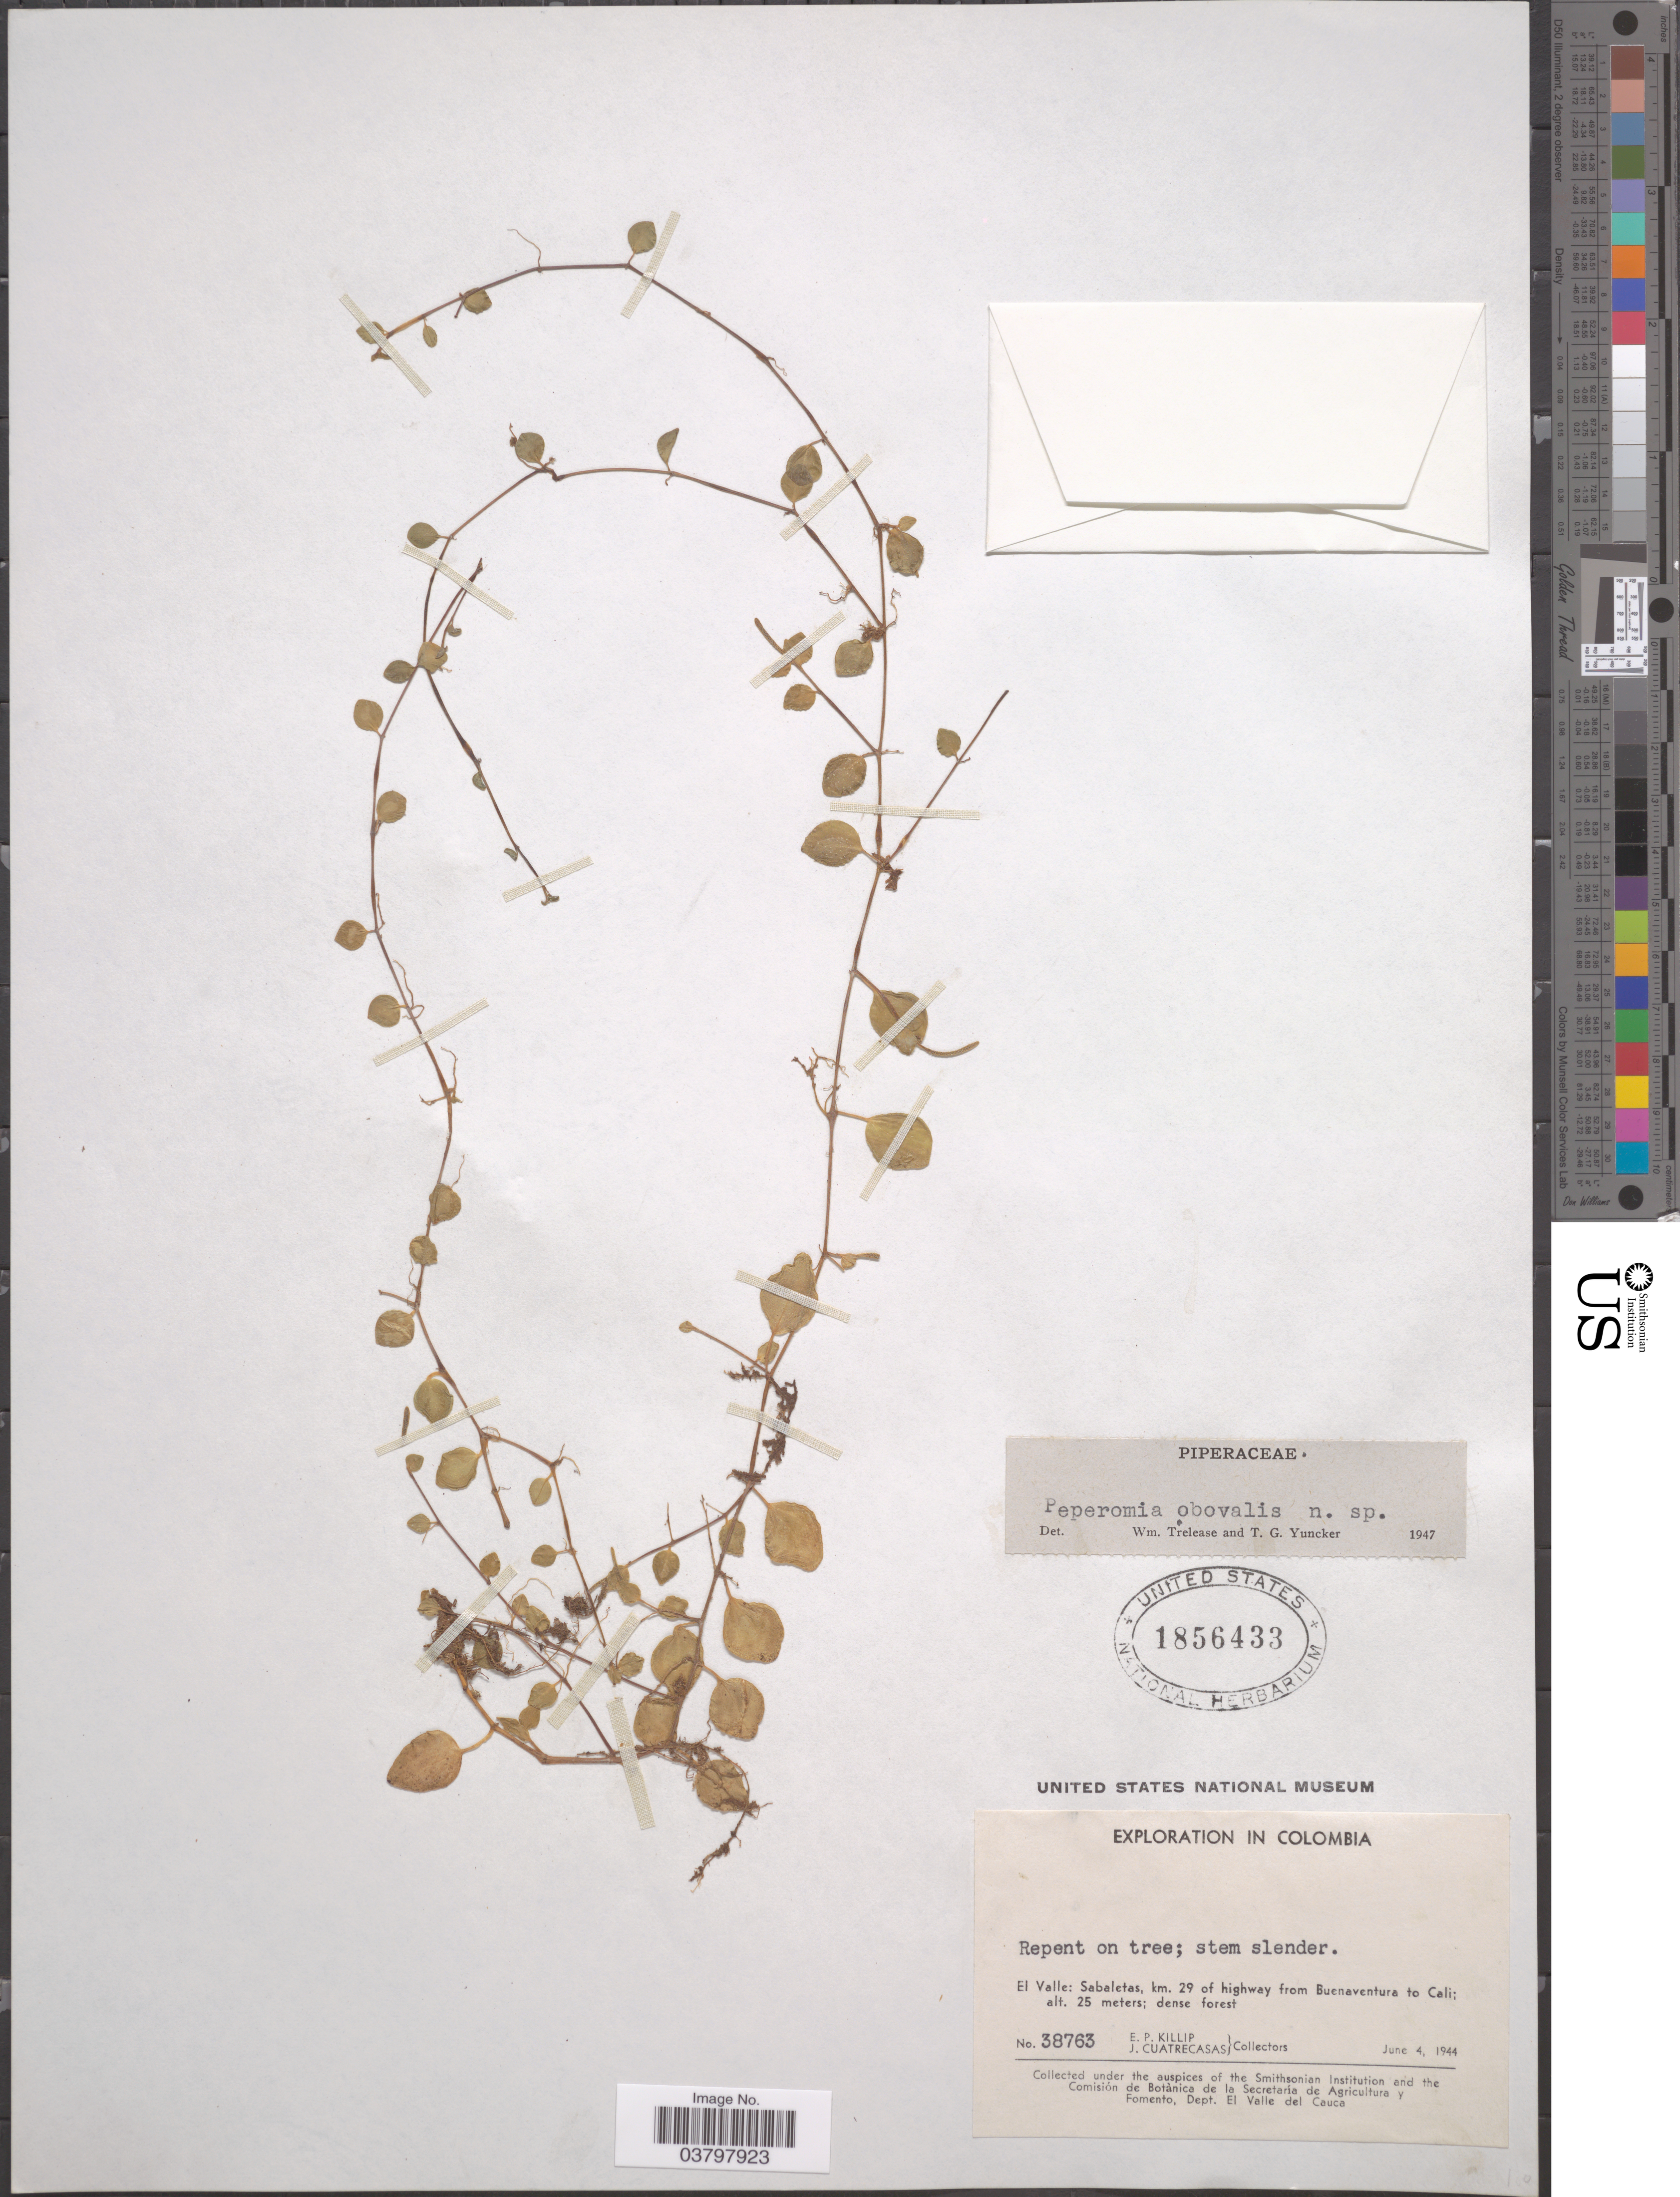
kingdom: Plantae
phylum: Tracheophyta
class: Magnoliopsida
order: Piperales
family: Piperaceae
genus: Peperomia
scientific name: Peperomia obovalis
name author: Trel. & Yunck.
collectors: E. P. Killip & J. Cuatrecasas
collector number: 38763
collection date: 1944-06-04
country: Colombia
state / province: Valle del Cauca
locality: El Valle: Sabaletas, km. 29 of highway from Buenaventura to Cali.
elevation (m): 25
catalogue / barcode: US 1856433